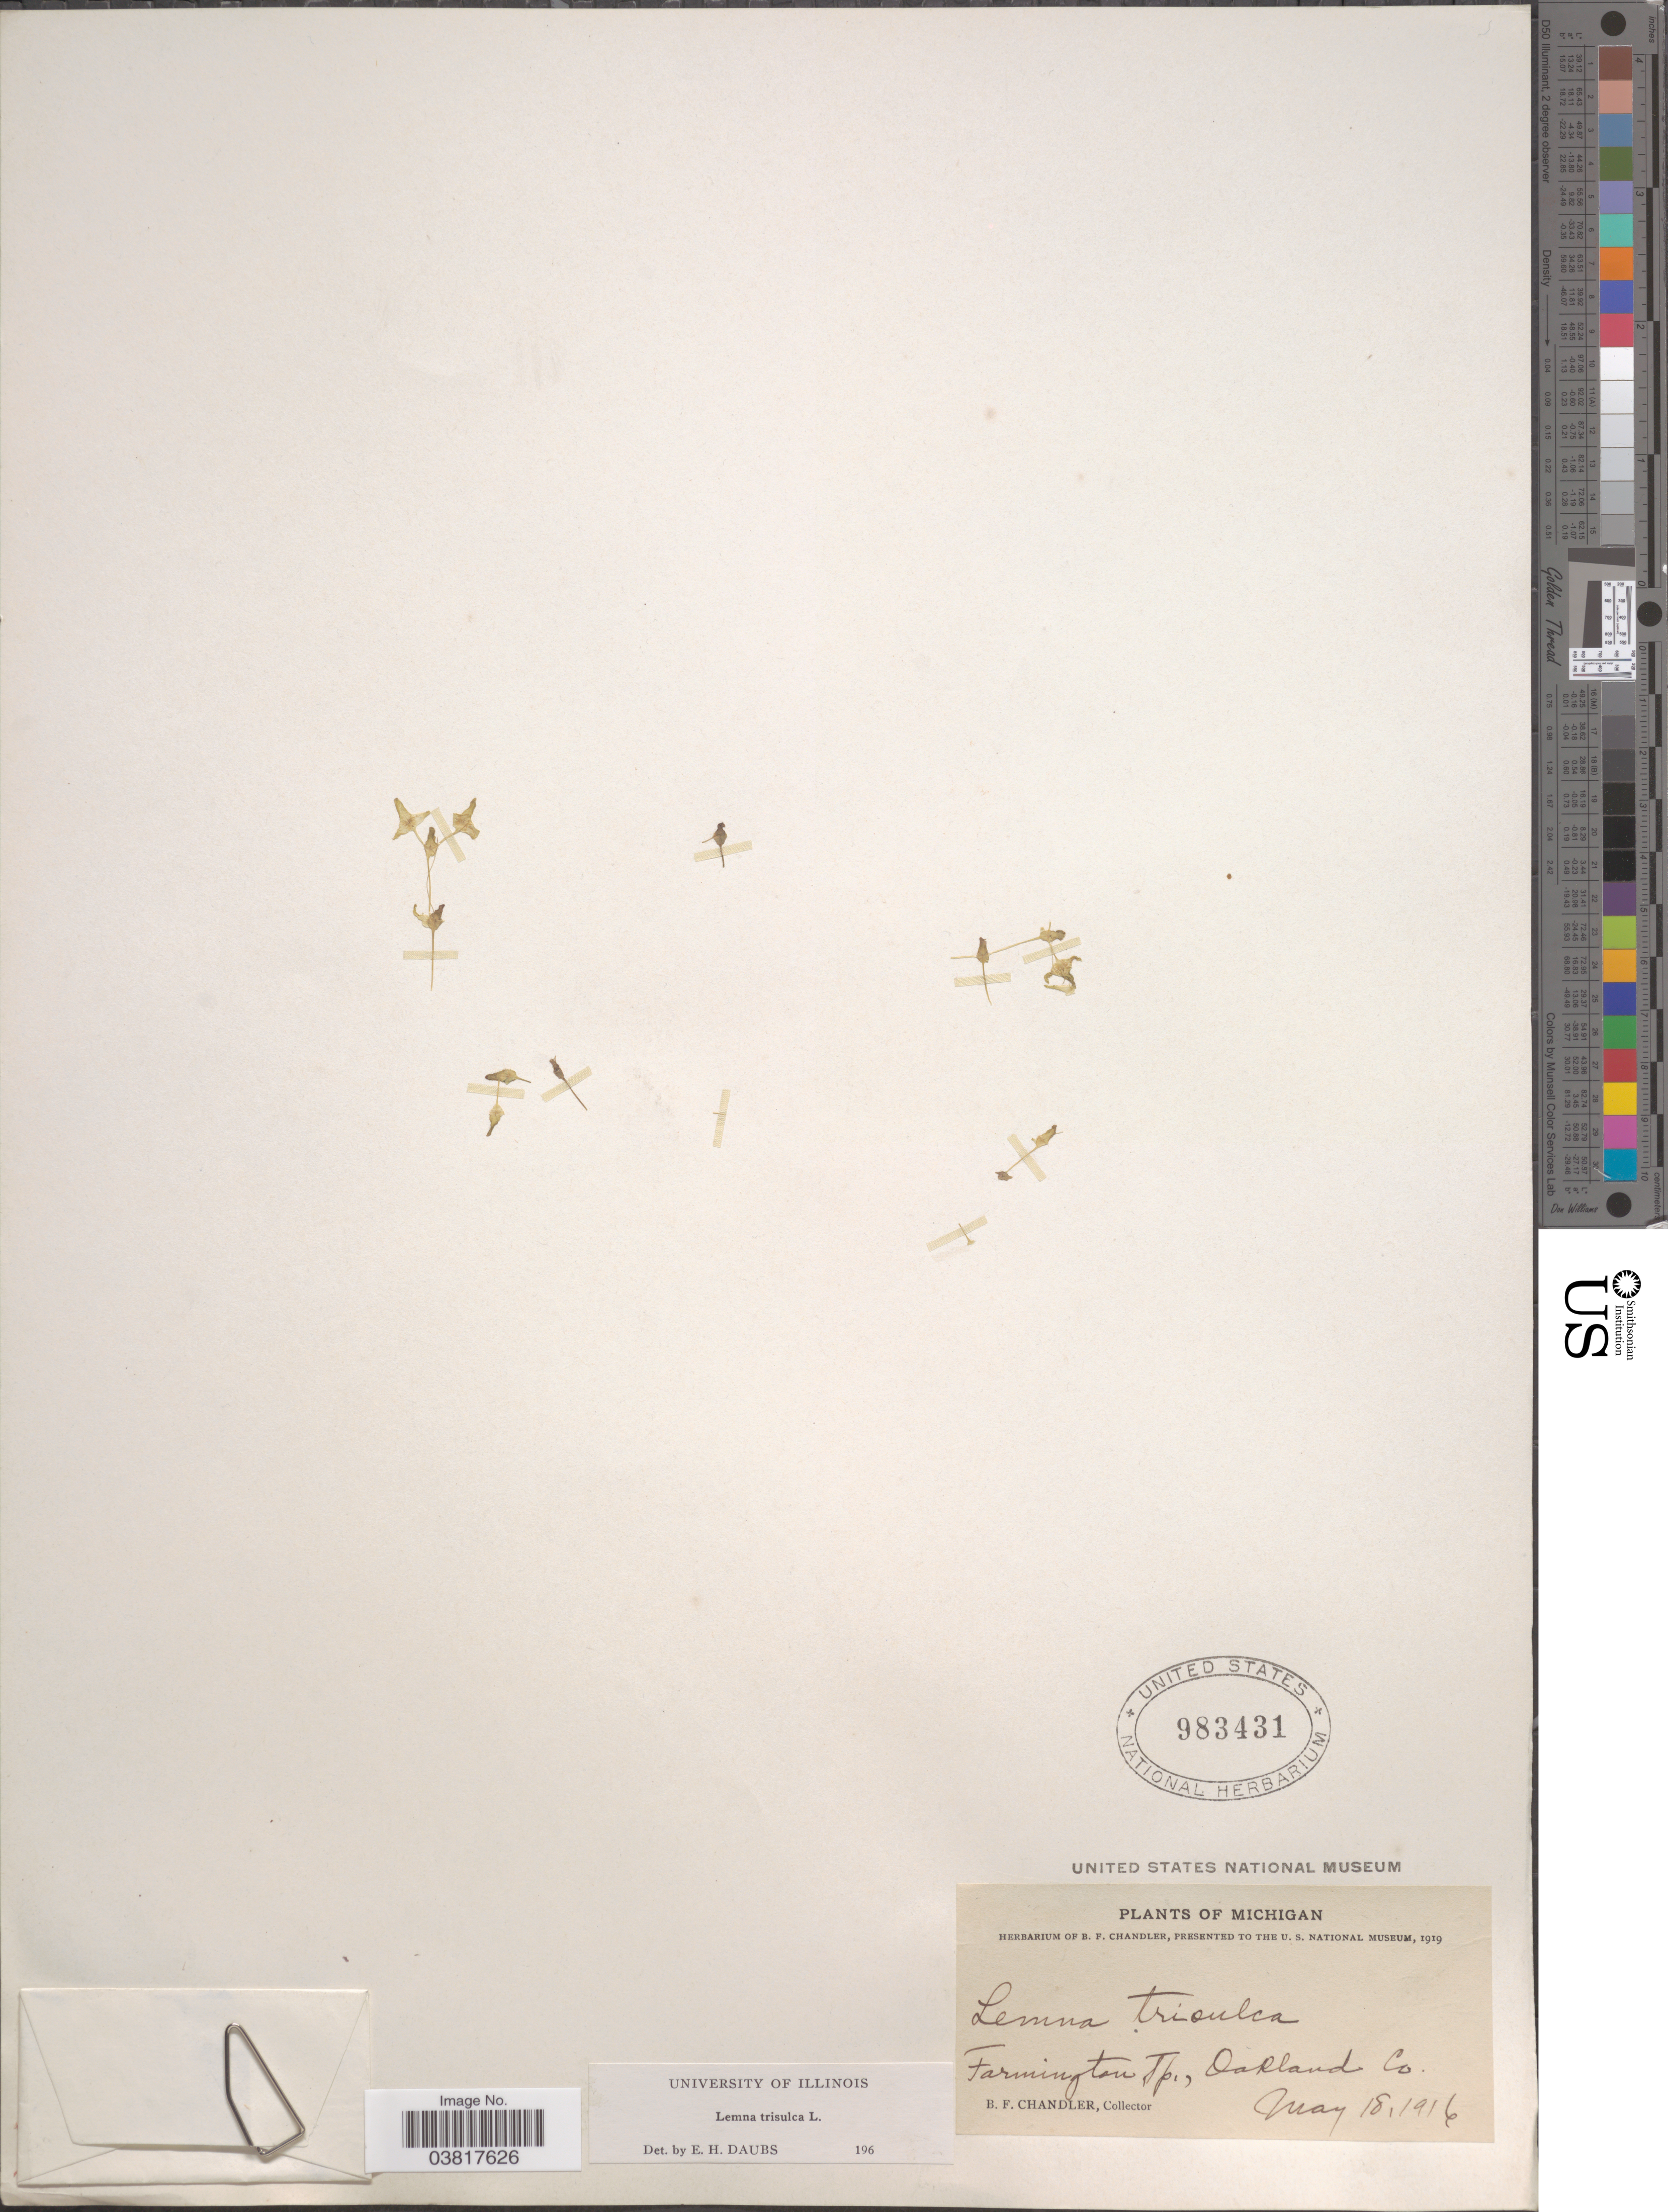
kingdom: Plantae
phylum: Tracheophyta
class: Liliopsida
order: Alismatales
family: Araceae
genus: Lemna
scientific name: Lemna trisulca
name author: L.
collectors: B. F. Chandler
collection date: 1916-05-18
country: United States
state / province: Michigan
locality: Farmington Tp., Oakland Co.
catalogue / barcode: US 983431